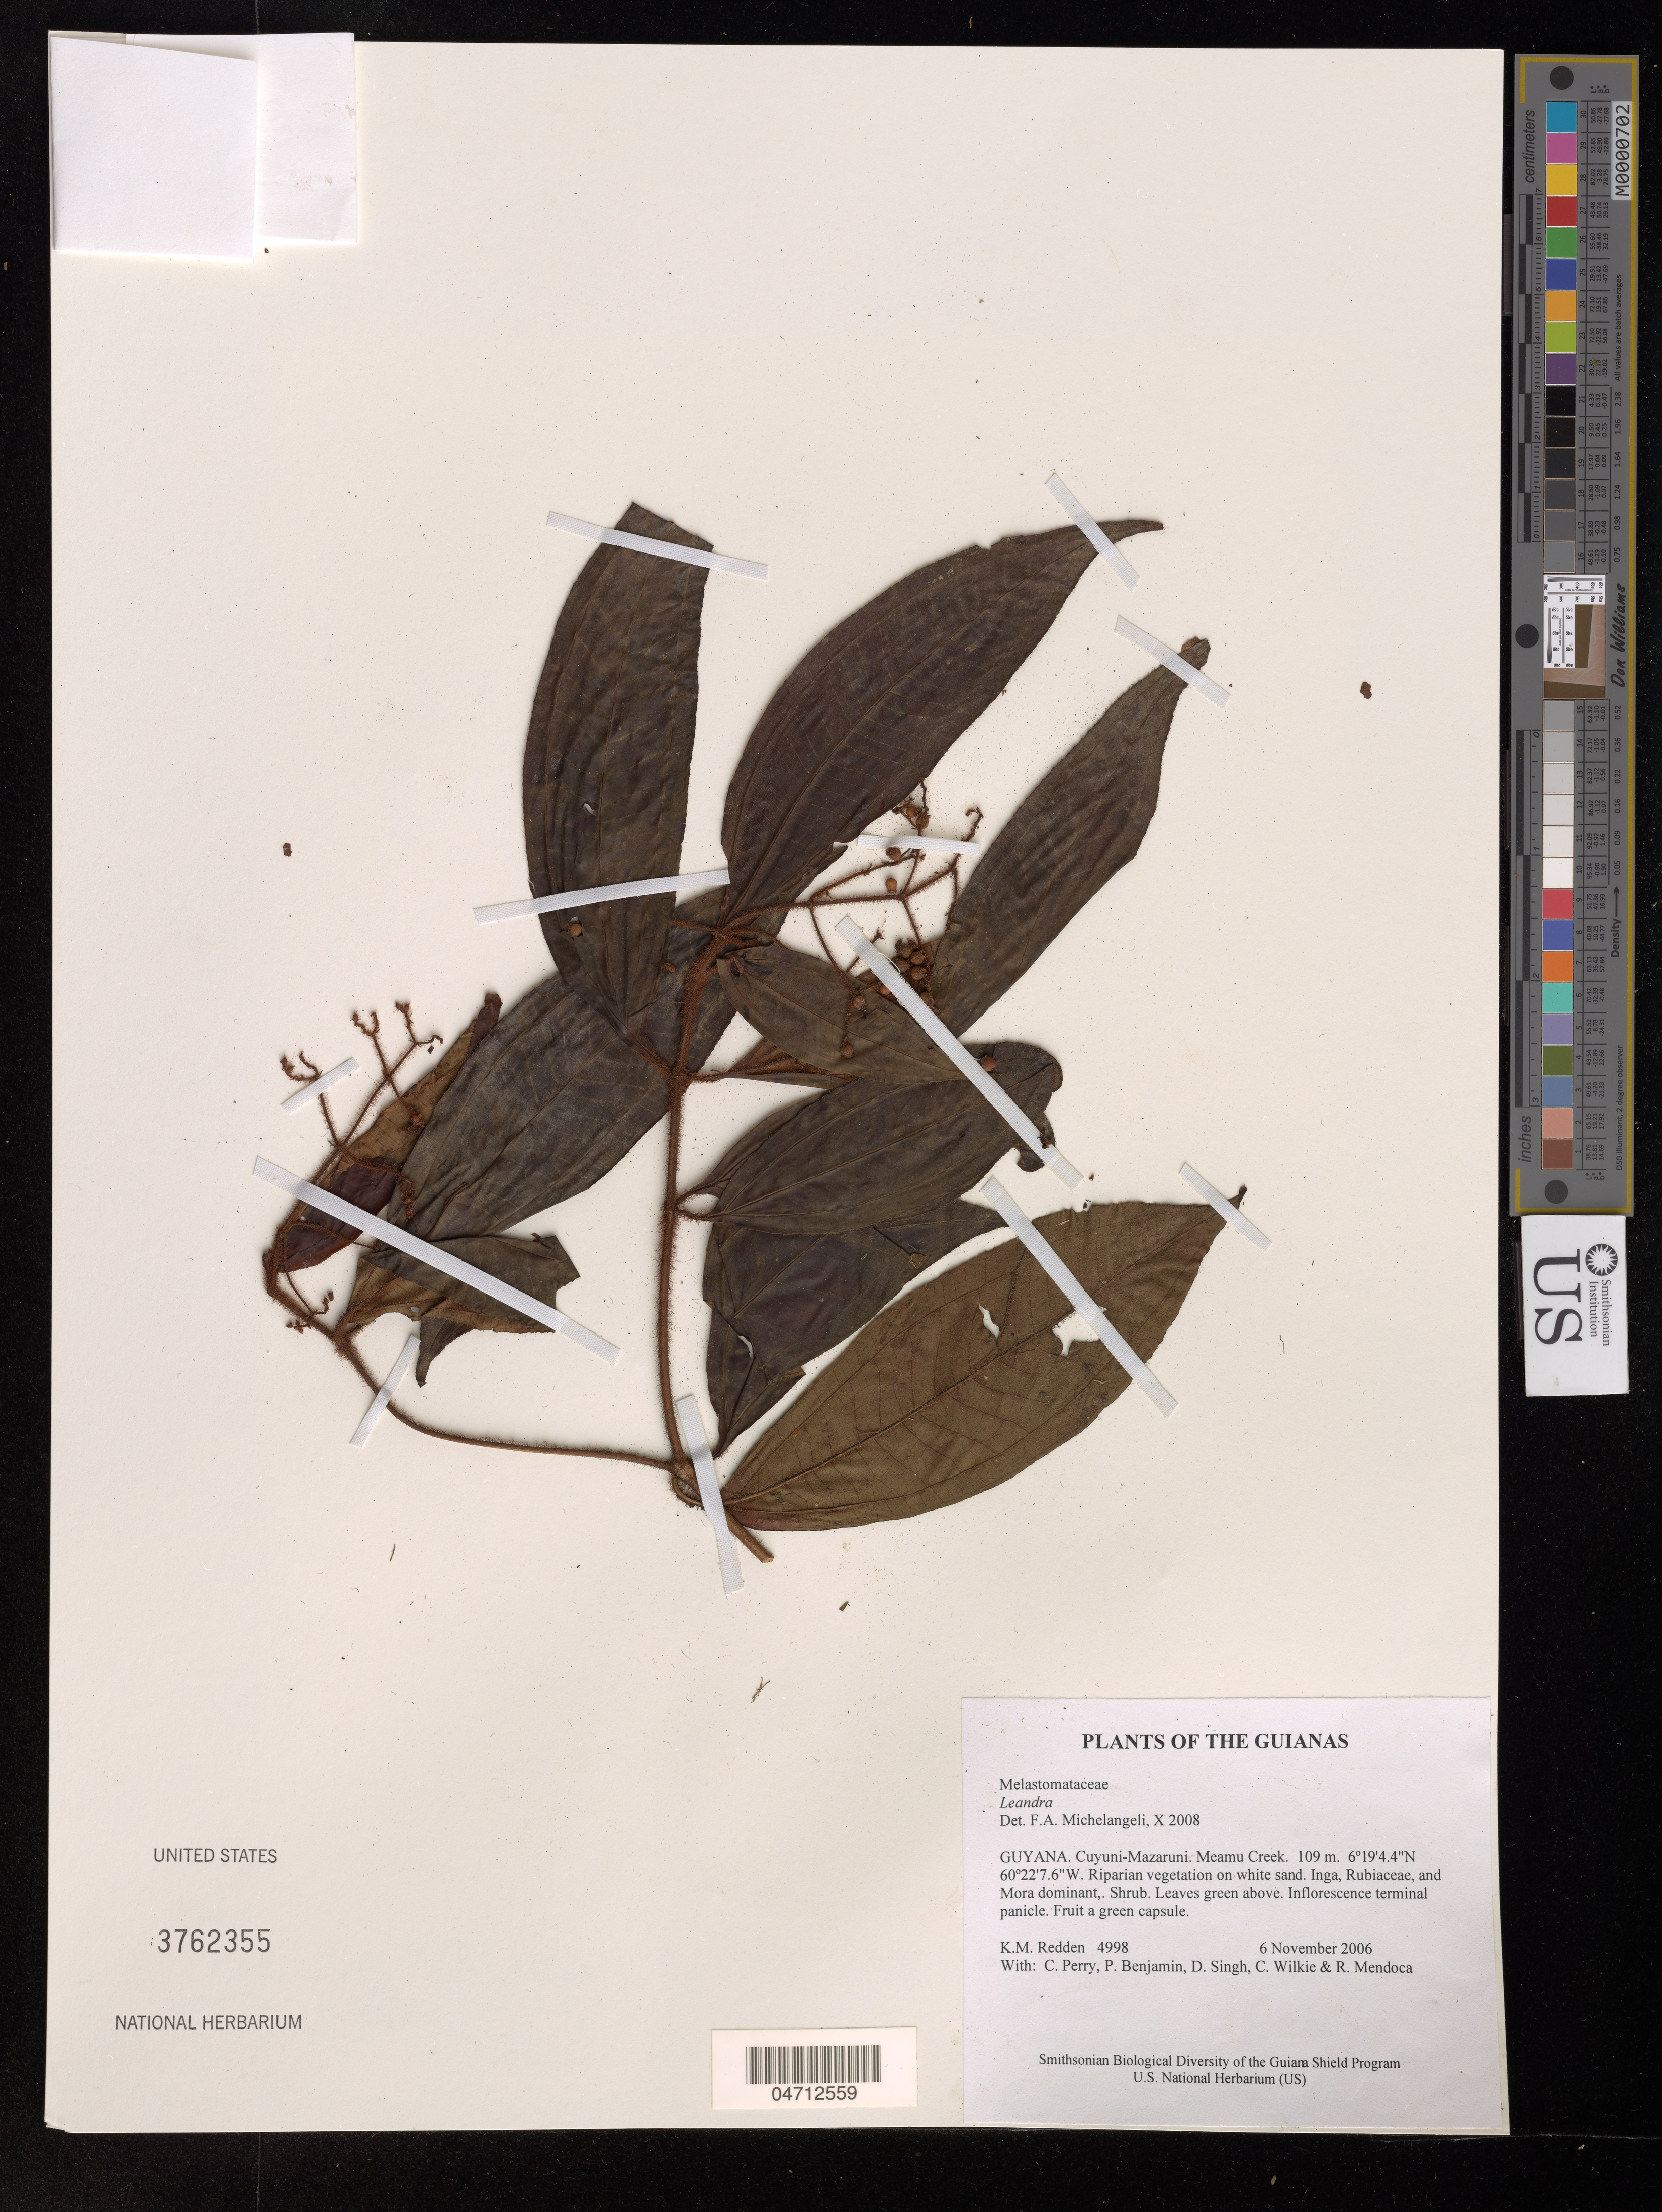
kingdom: Plantae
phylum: Tracheophyta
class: Magnoliopsida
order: Myrtales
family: Melastomataceae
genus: Leandra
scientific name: Leandra sp.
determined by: Michelangeli, F. A.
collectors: K. M. Redden, C. Perry, P. Benjamin, D. Singh, C. Wilkie & R. Mendoca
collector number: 4998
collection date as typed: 6 November 2006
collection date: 2006-11-06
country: Guyana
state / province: Cuyuni-Mazaruni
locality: Meamu Creek.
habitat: Riparian vegetation on white sand. Inga, Rubiaceae, and Mora dominant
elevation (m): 109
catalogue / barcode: US 3762355